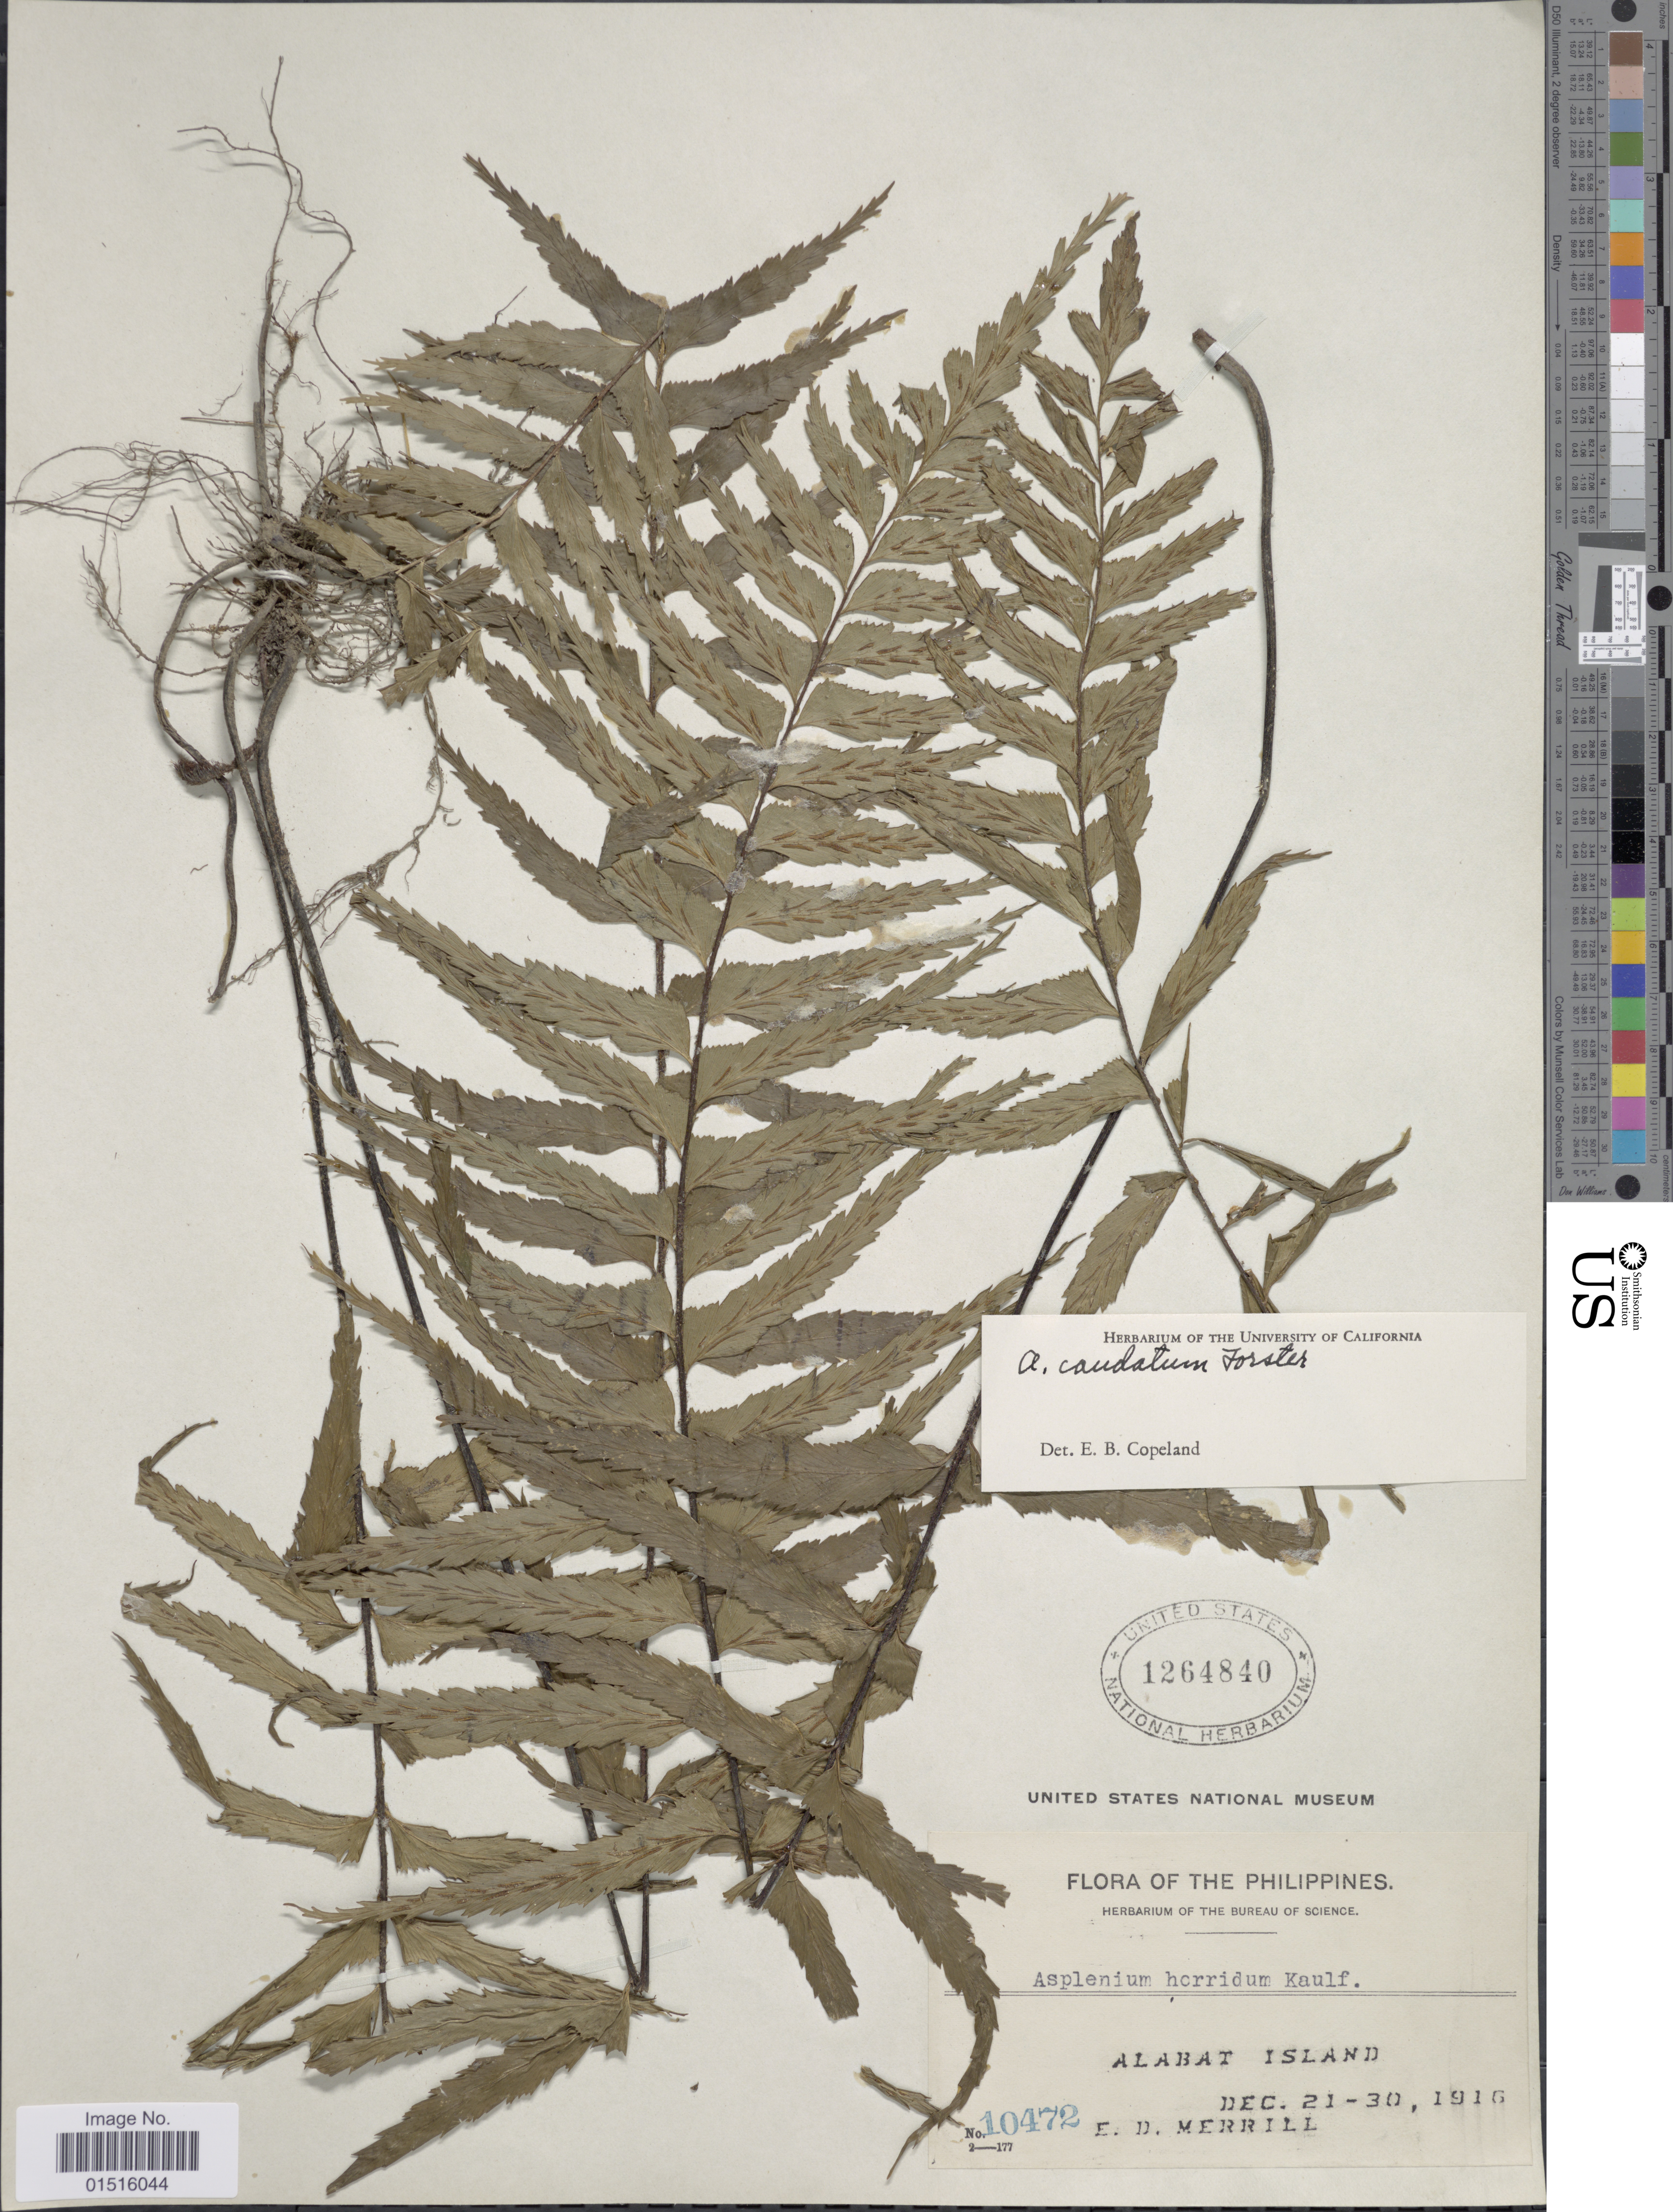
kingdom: Plantae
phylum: Tracheophyta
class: Polypodiopsida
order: Polypodiales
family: Aspleniaceae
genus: Asplenium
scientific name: Asplenium anisodontum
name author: C. Presl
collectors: E. D. Merrill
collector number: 10472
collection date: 1916-12-21/1916-12-30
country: Philippines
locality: Alabat Island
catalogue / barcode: US 1264840